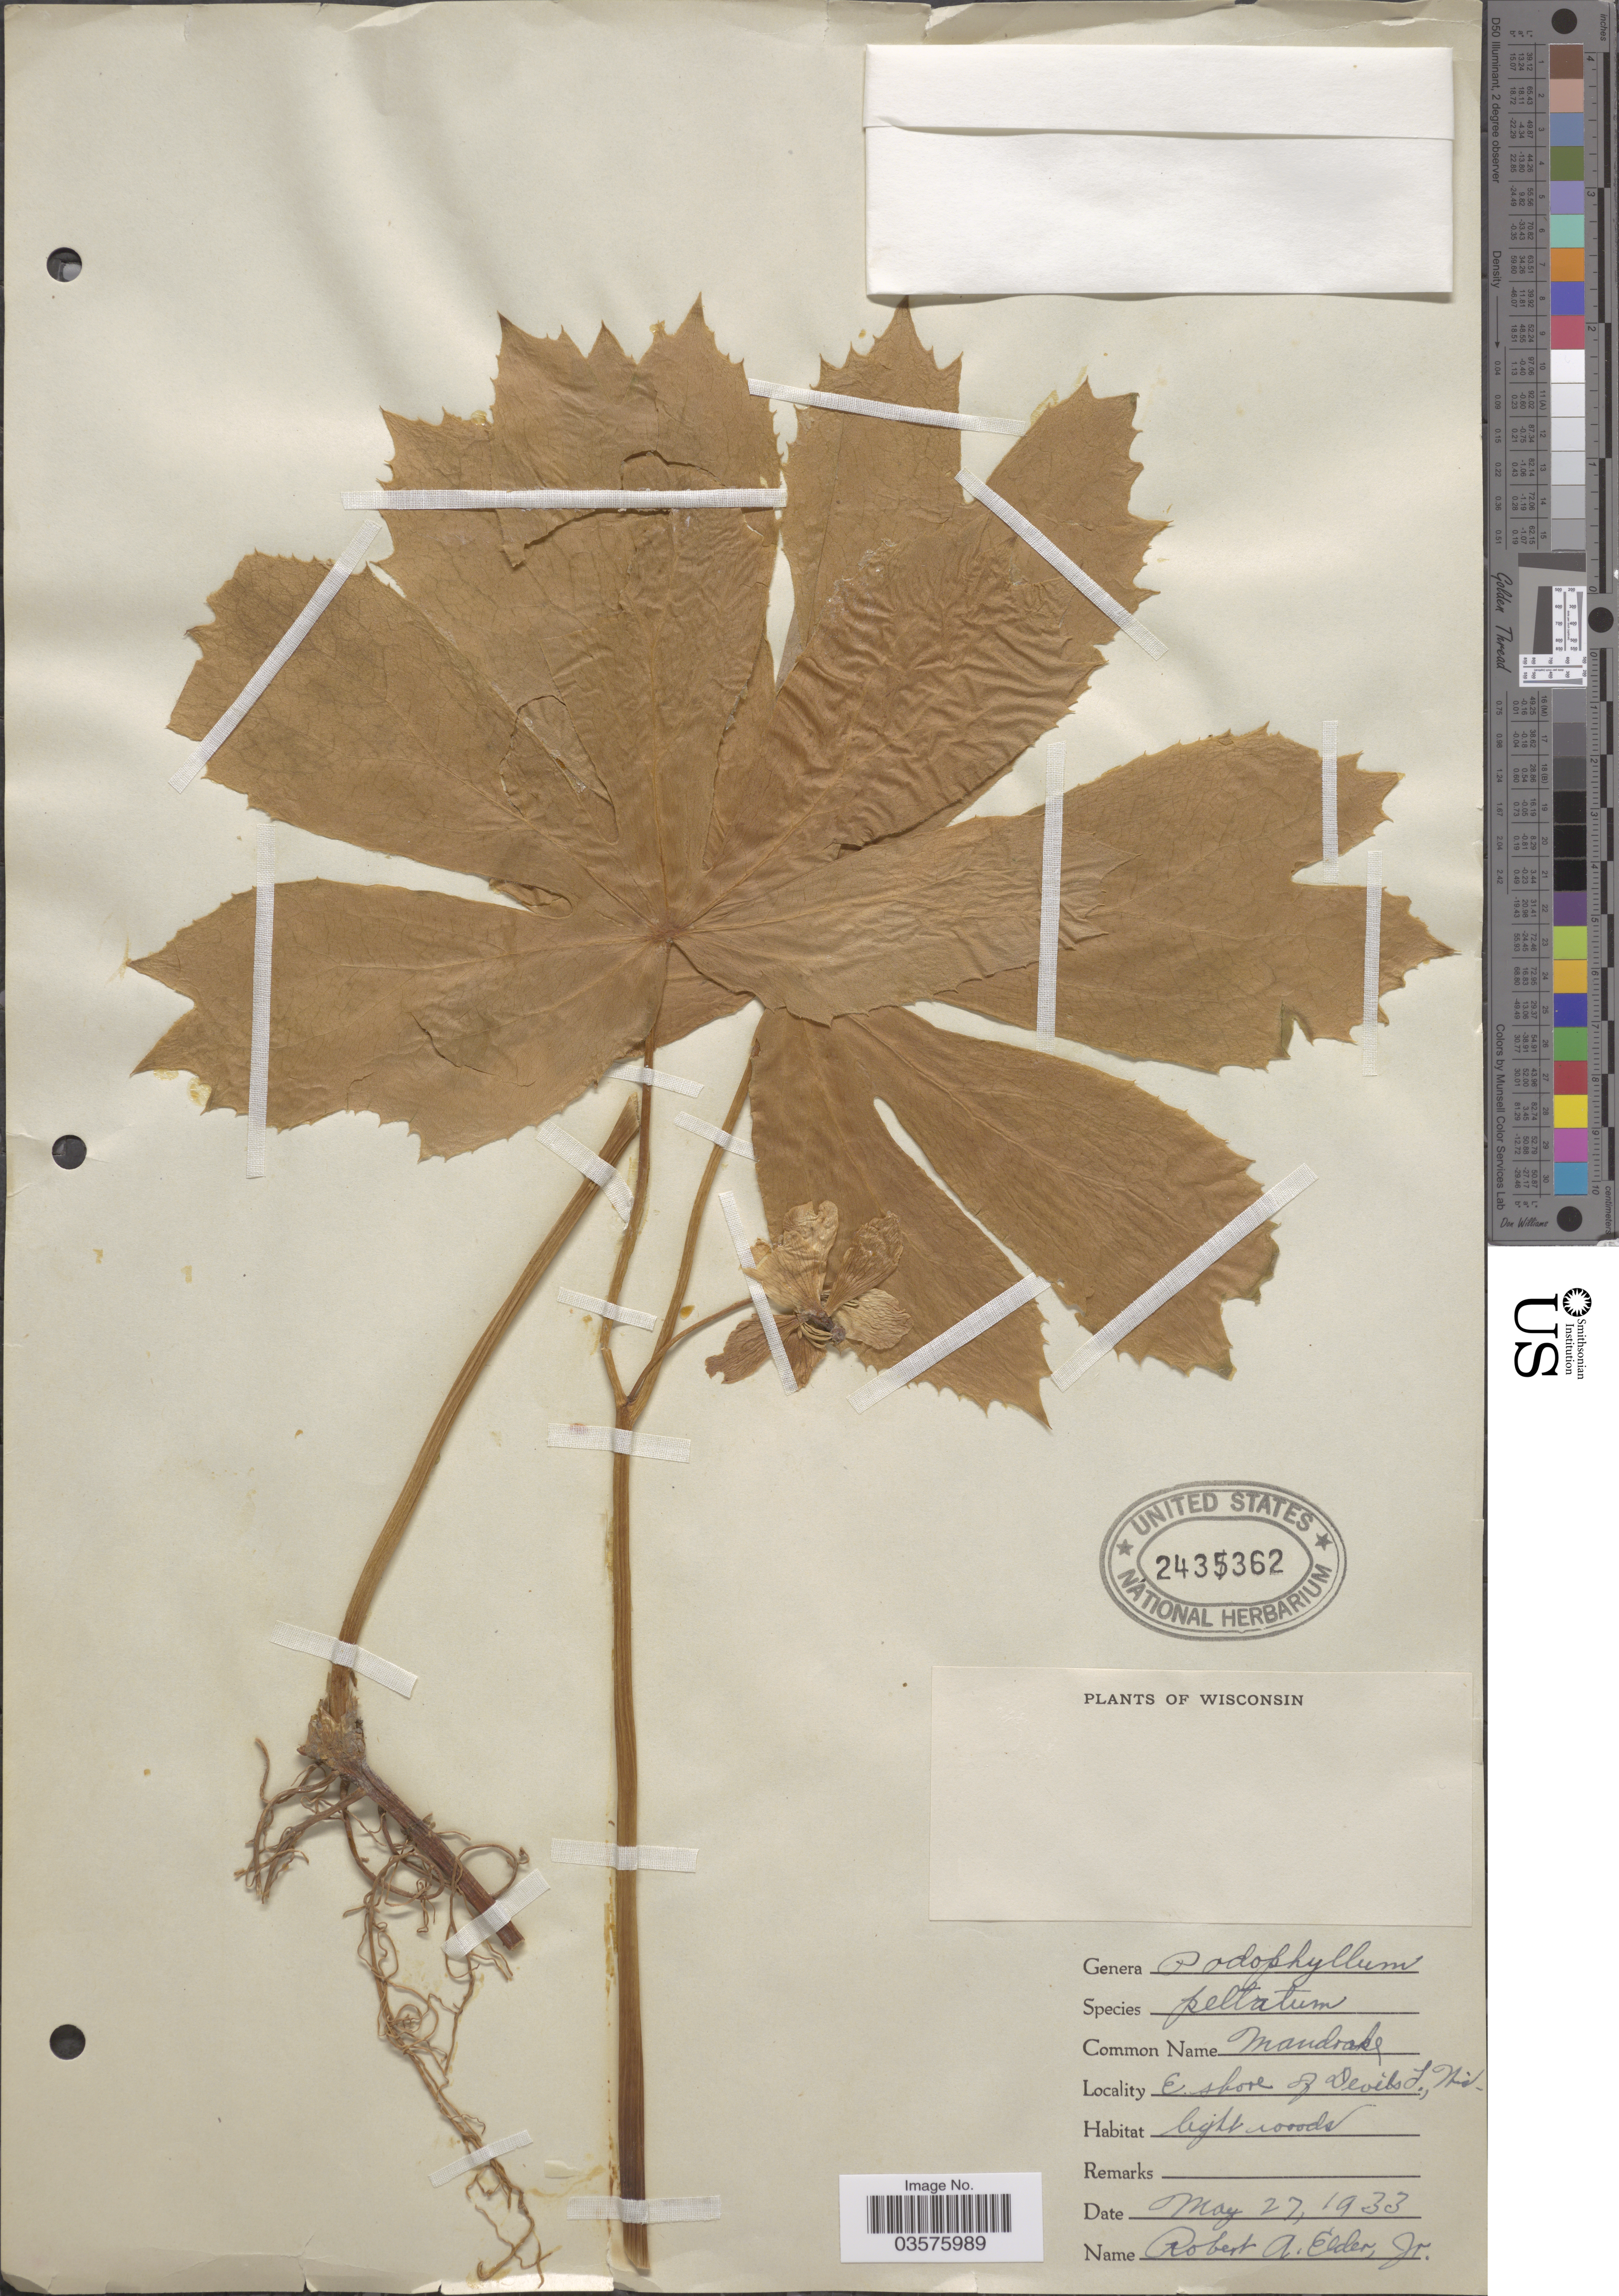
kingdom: Plantae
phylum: Tracheophyta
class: Magnoliopsida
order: Ranunculales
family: Berberidaceae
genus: Podophyllum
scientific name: Podophyllum peltatum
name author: L.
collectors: R. Elder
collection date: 1933-05-27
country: United States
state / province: Wisconsin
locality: E. shore of Devils I.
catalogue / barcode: US 2435362